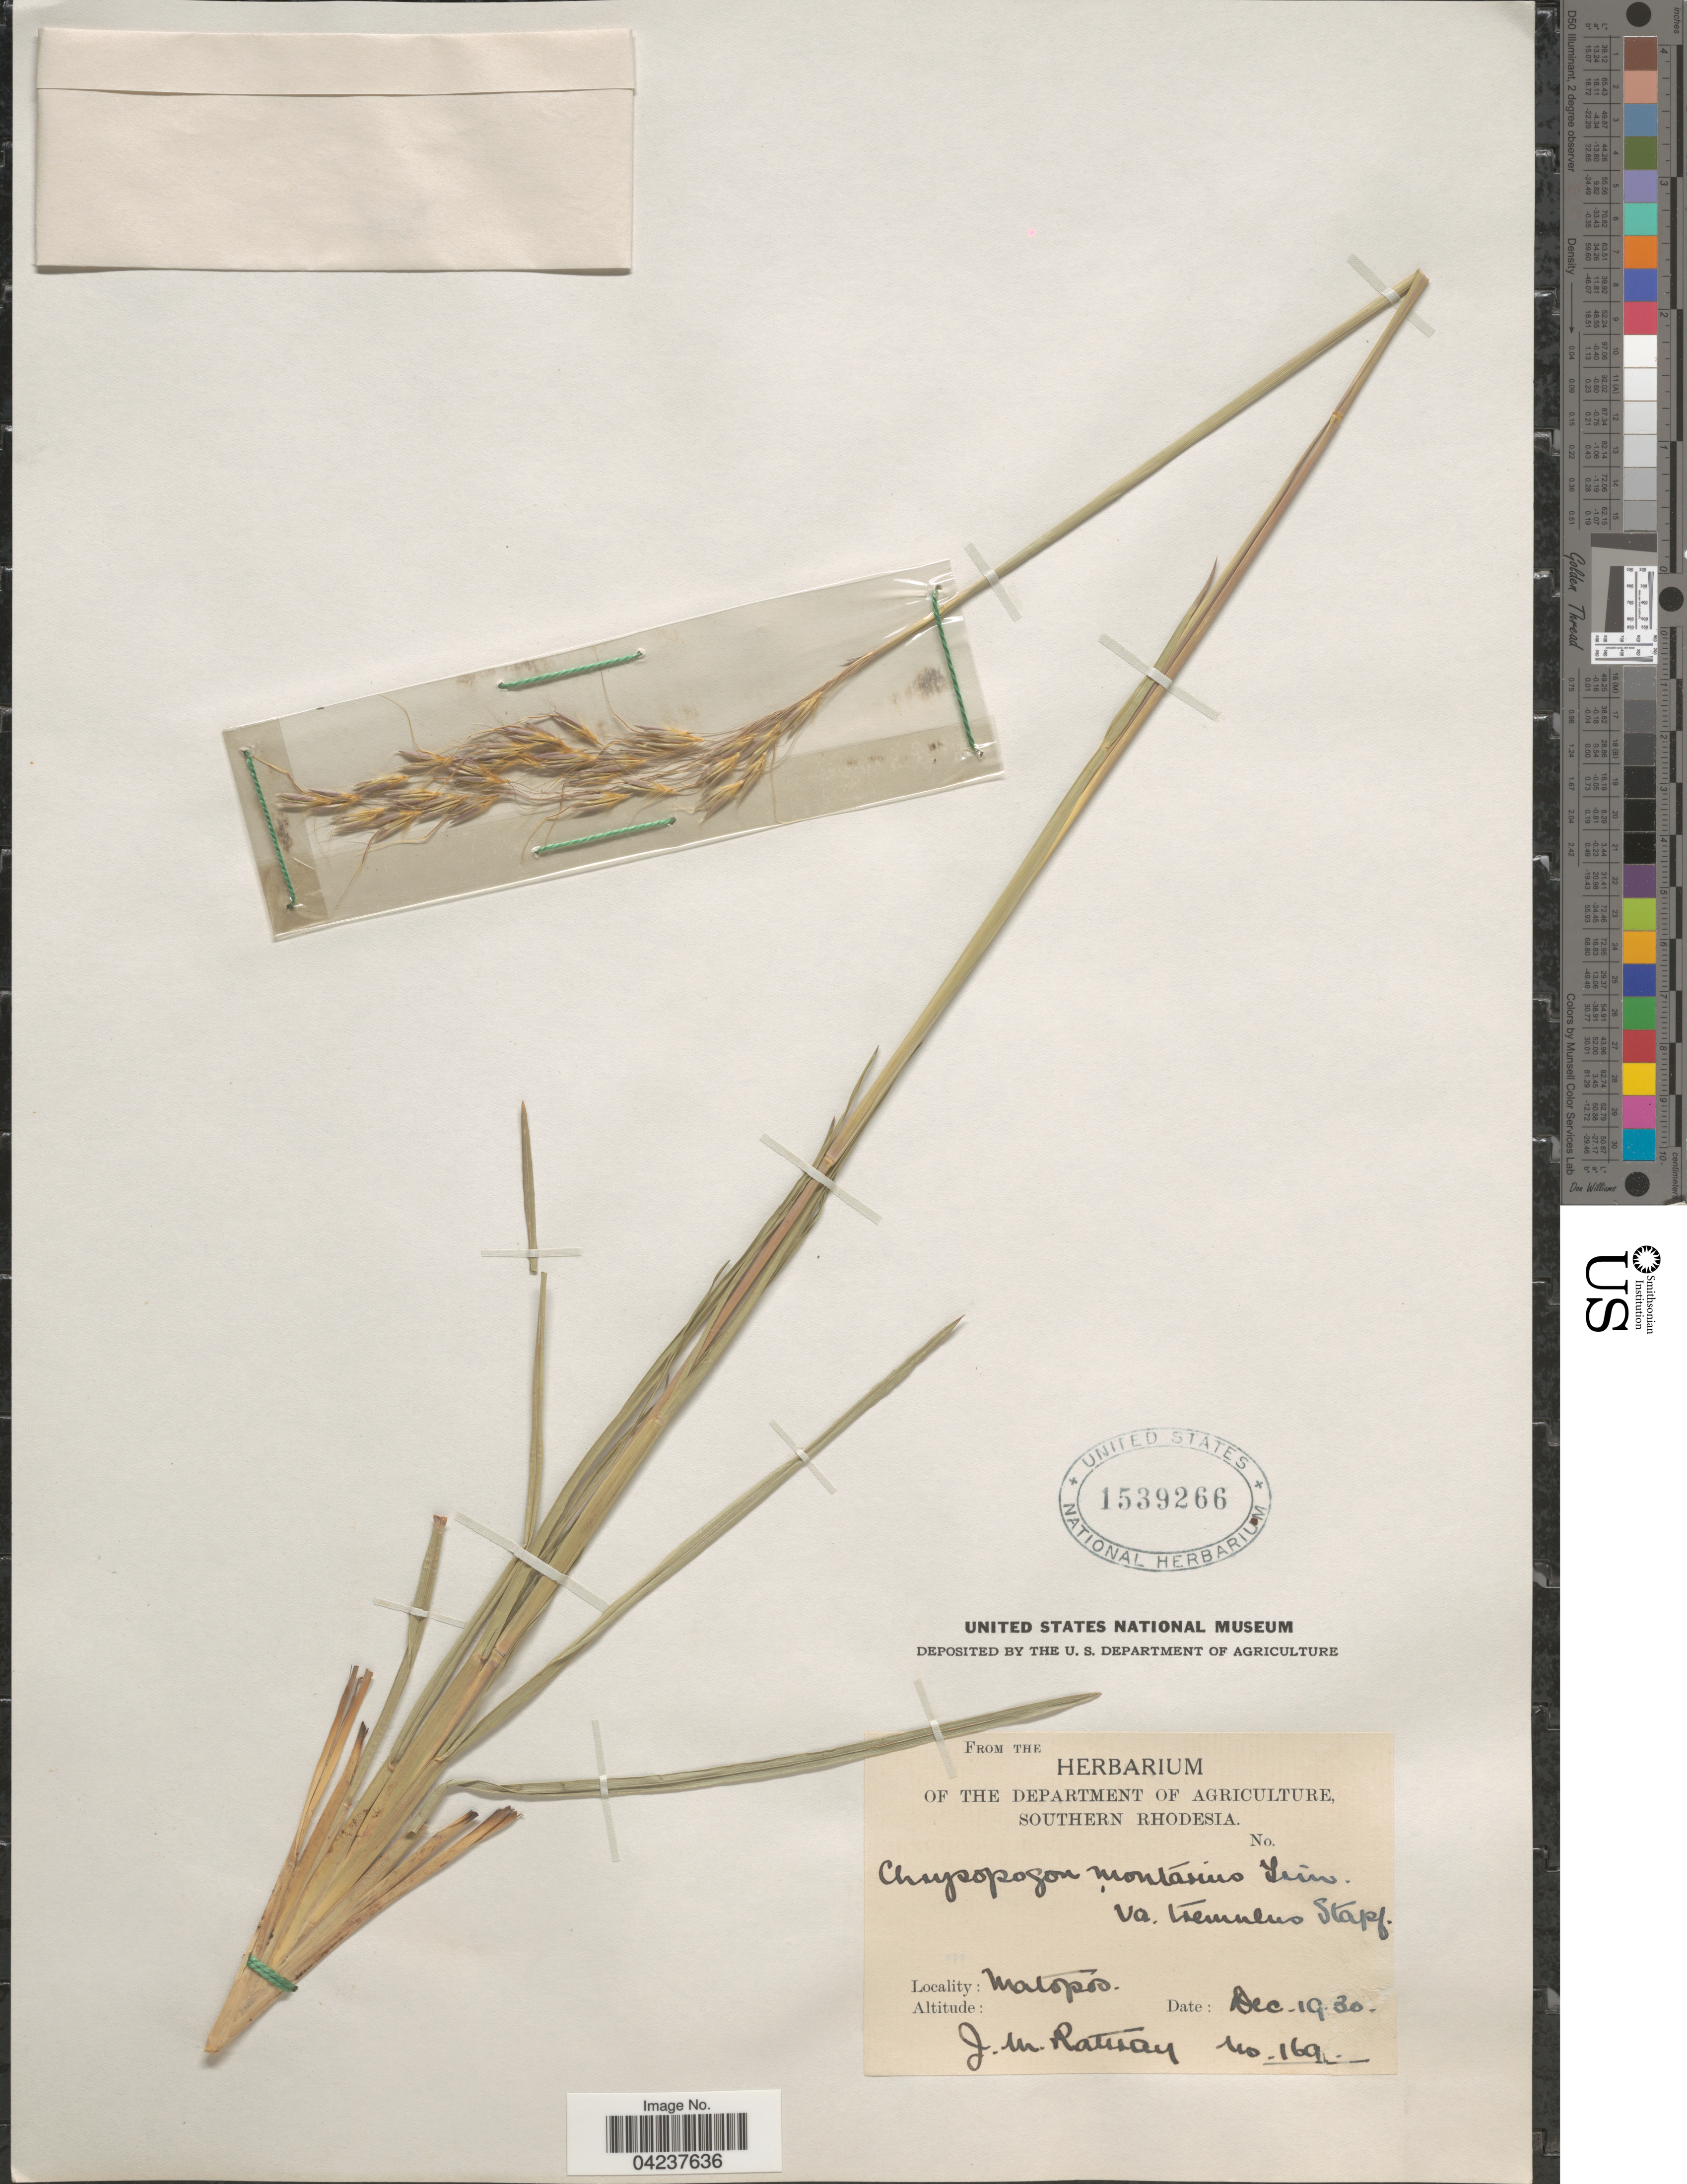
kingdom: Plantae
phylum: Tracheophyta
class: Liliopsida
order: Poales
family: Poaceae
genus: Chrysopogon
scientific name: Chrysopogon fulvus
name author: (Spreng.) Chiov.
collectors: J. Rattray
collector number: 169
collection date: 1930-12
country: Zimbabwe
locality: Southern Rhodesia. Matopos.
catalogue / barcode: US 1539266